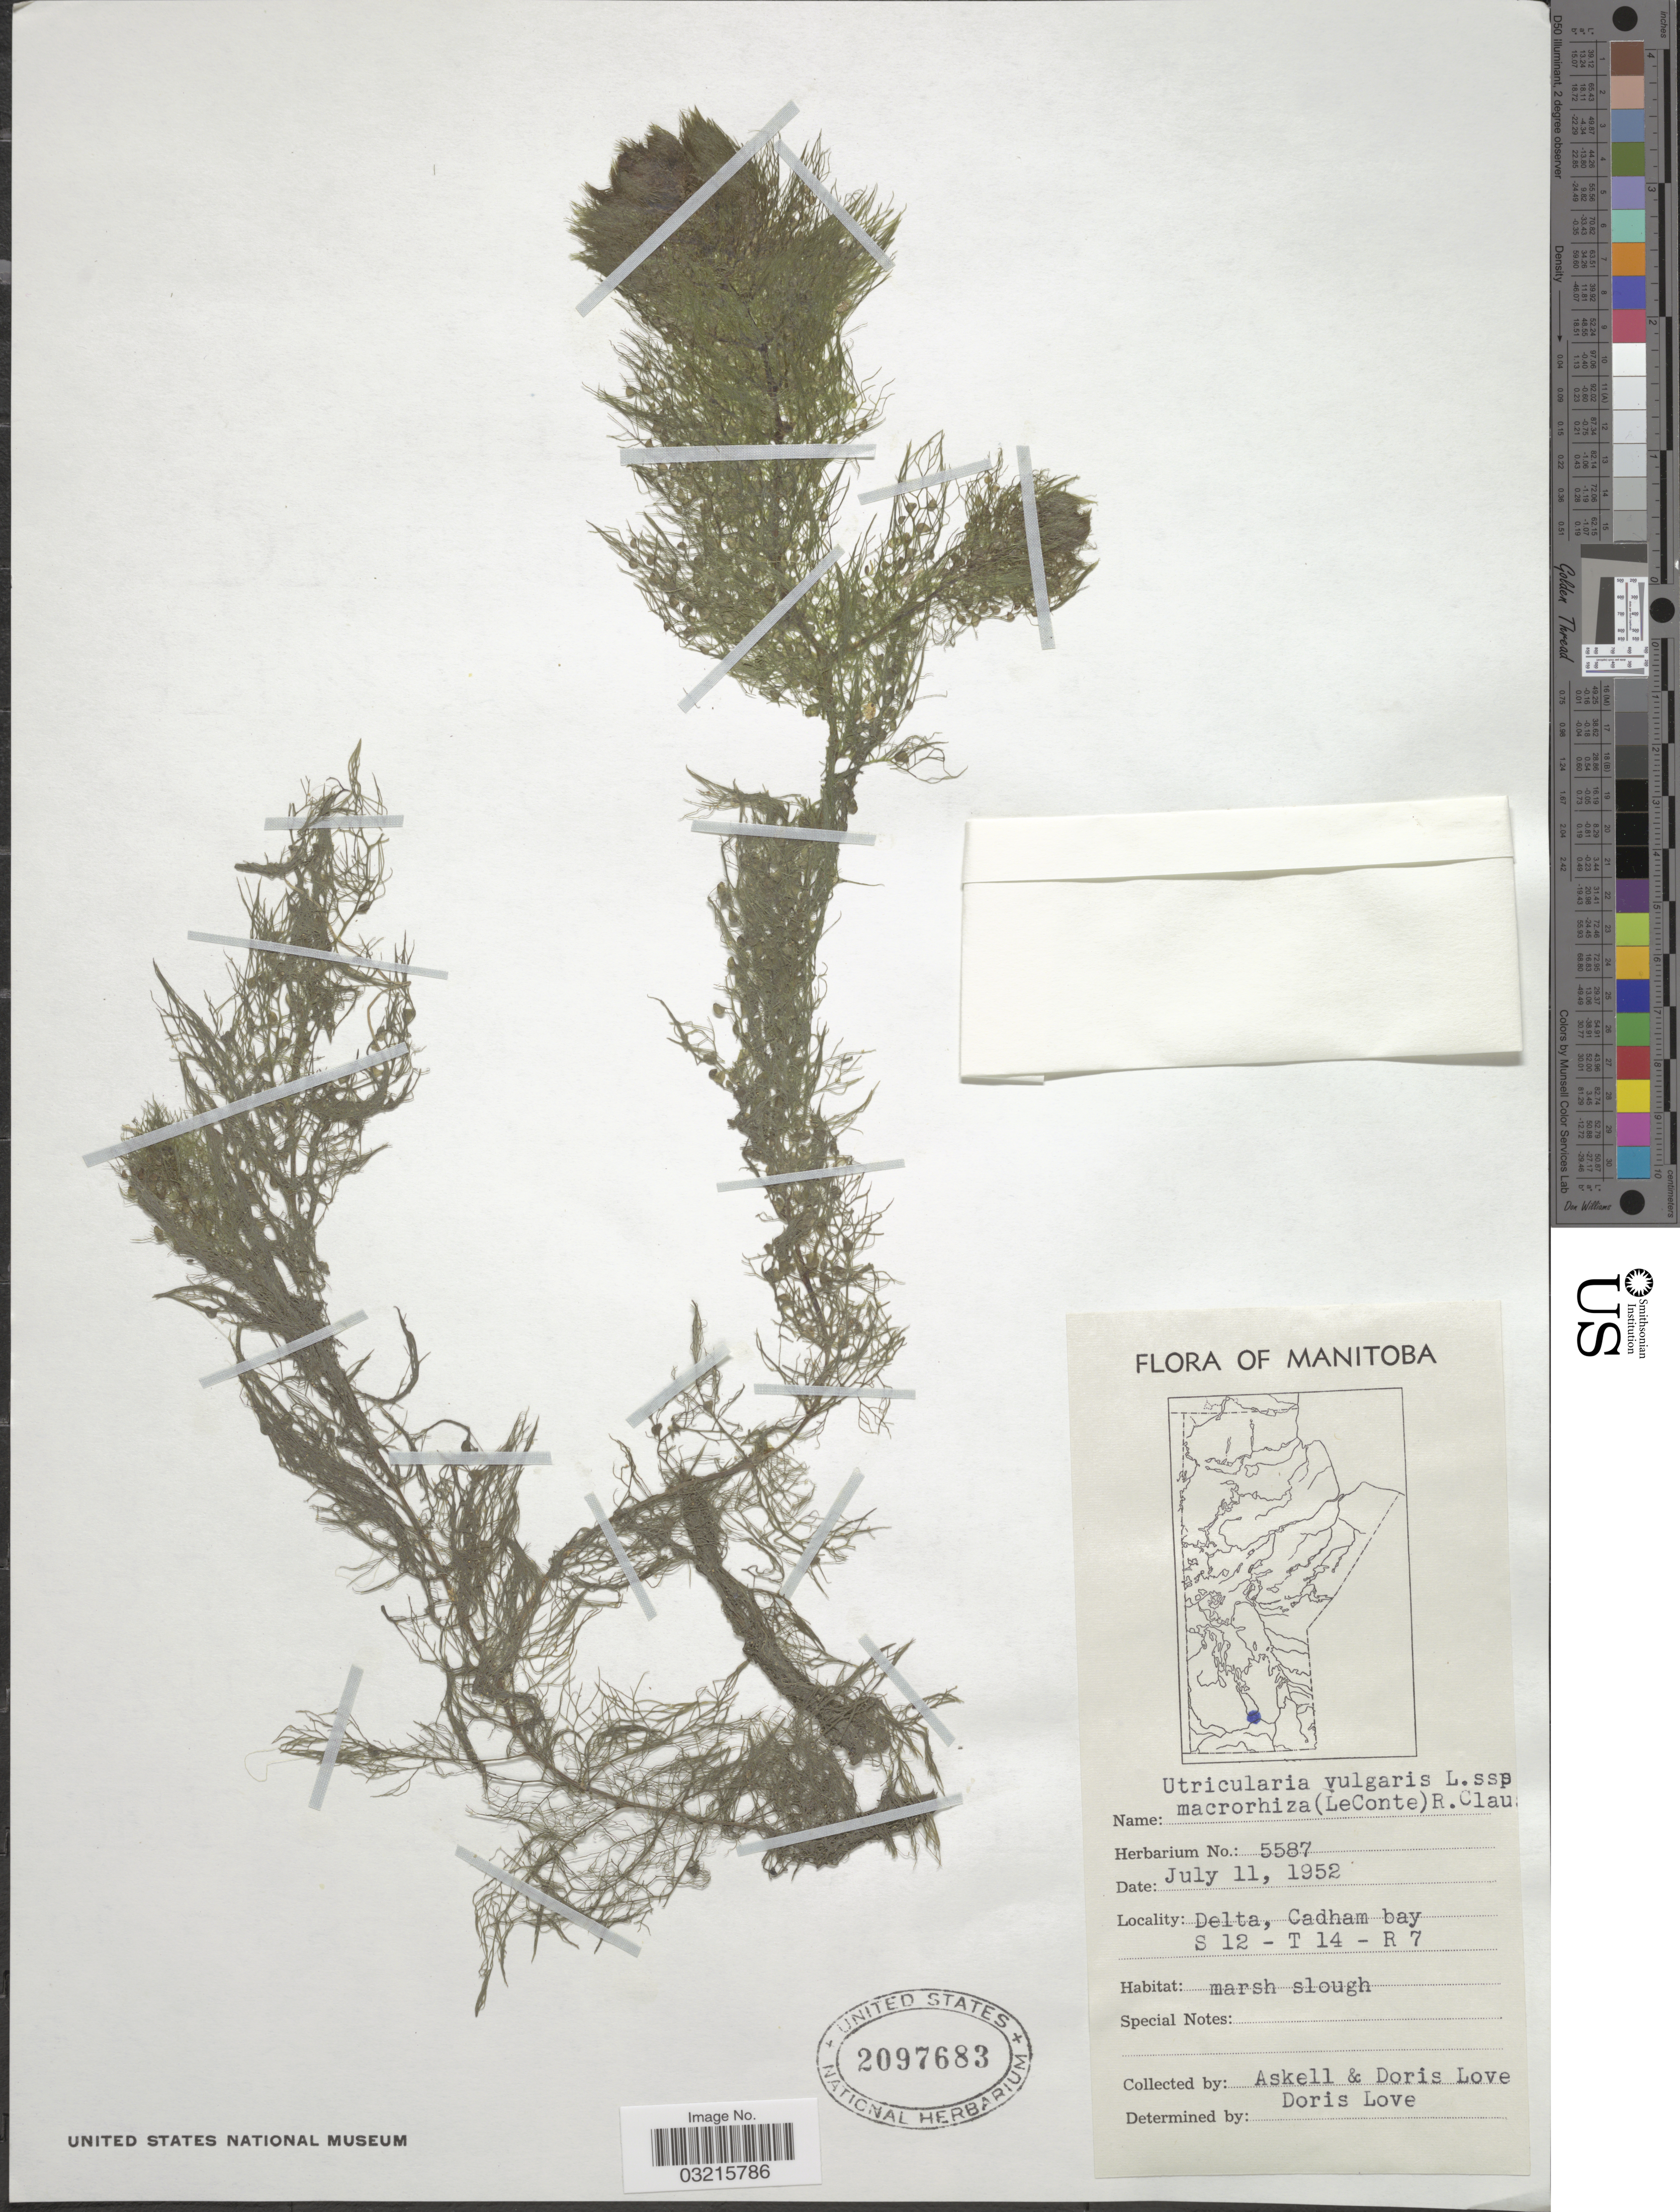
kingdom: Plantae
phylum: Tracheophyta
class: Magnoliopsida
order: Lamiales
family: Lentibulariaceae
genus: Utricularia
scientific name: Utricularia vulgaris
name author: L.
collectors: -. Askell & D. Löve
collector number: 5587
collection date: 1952-07-11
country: Canada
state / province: Manitoba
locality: Delta, Cadham bay. S 12 - T 14 - R 7.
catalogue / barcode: US 2097683